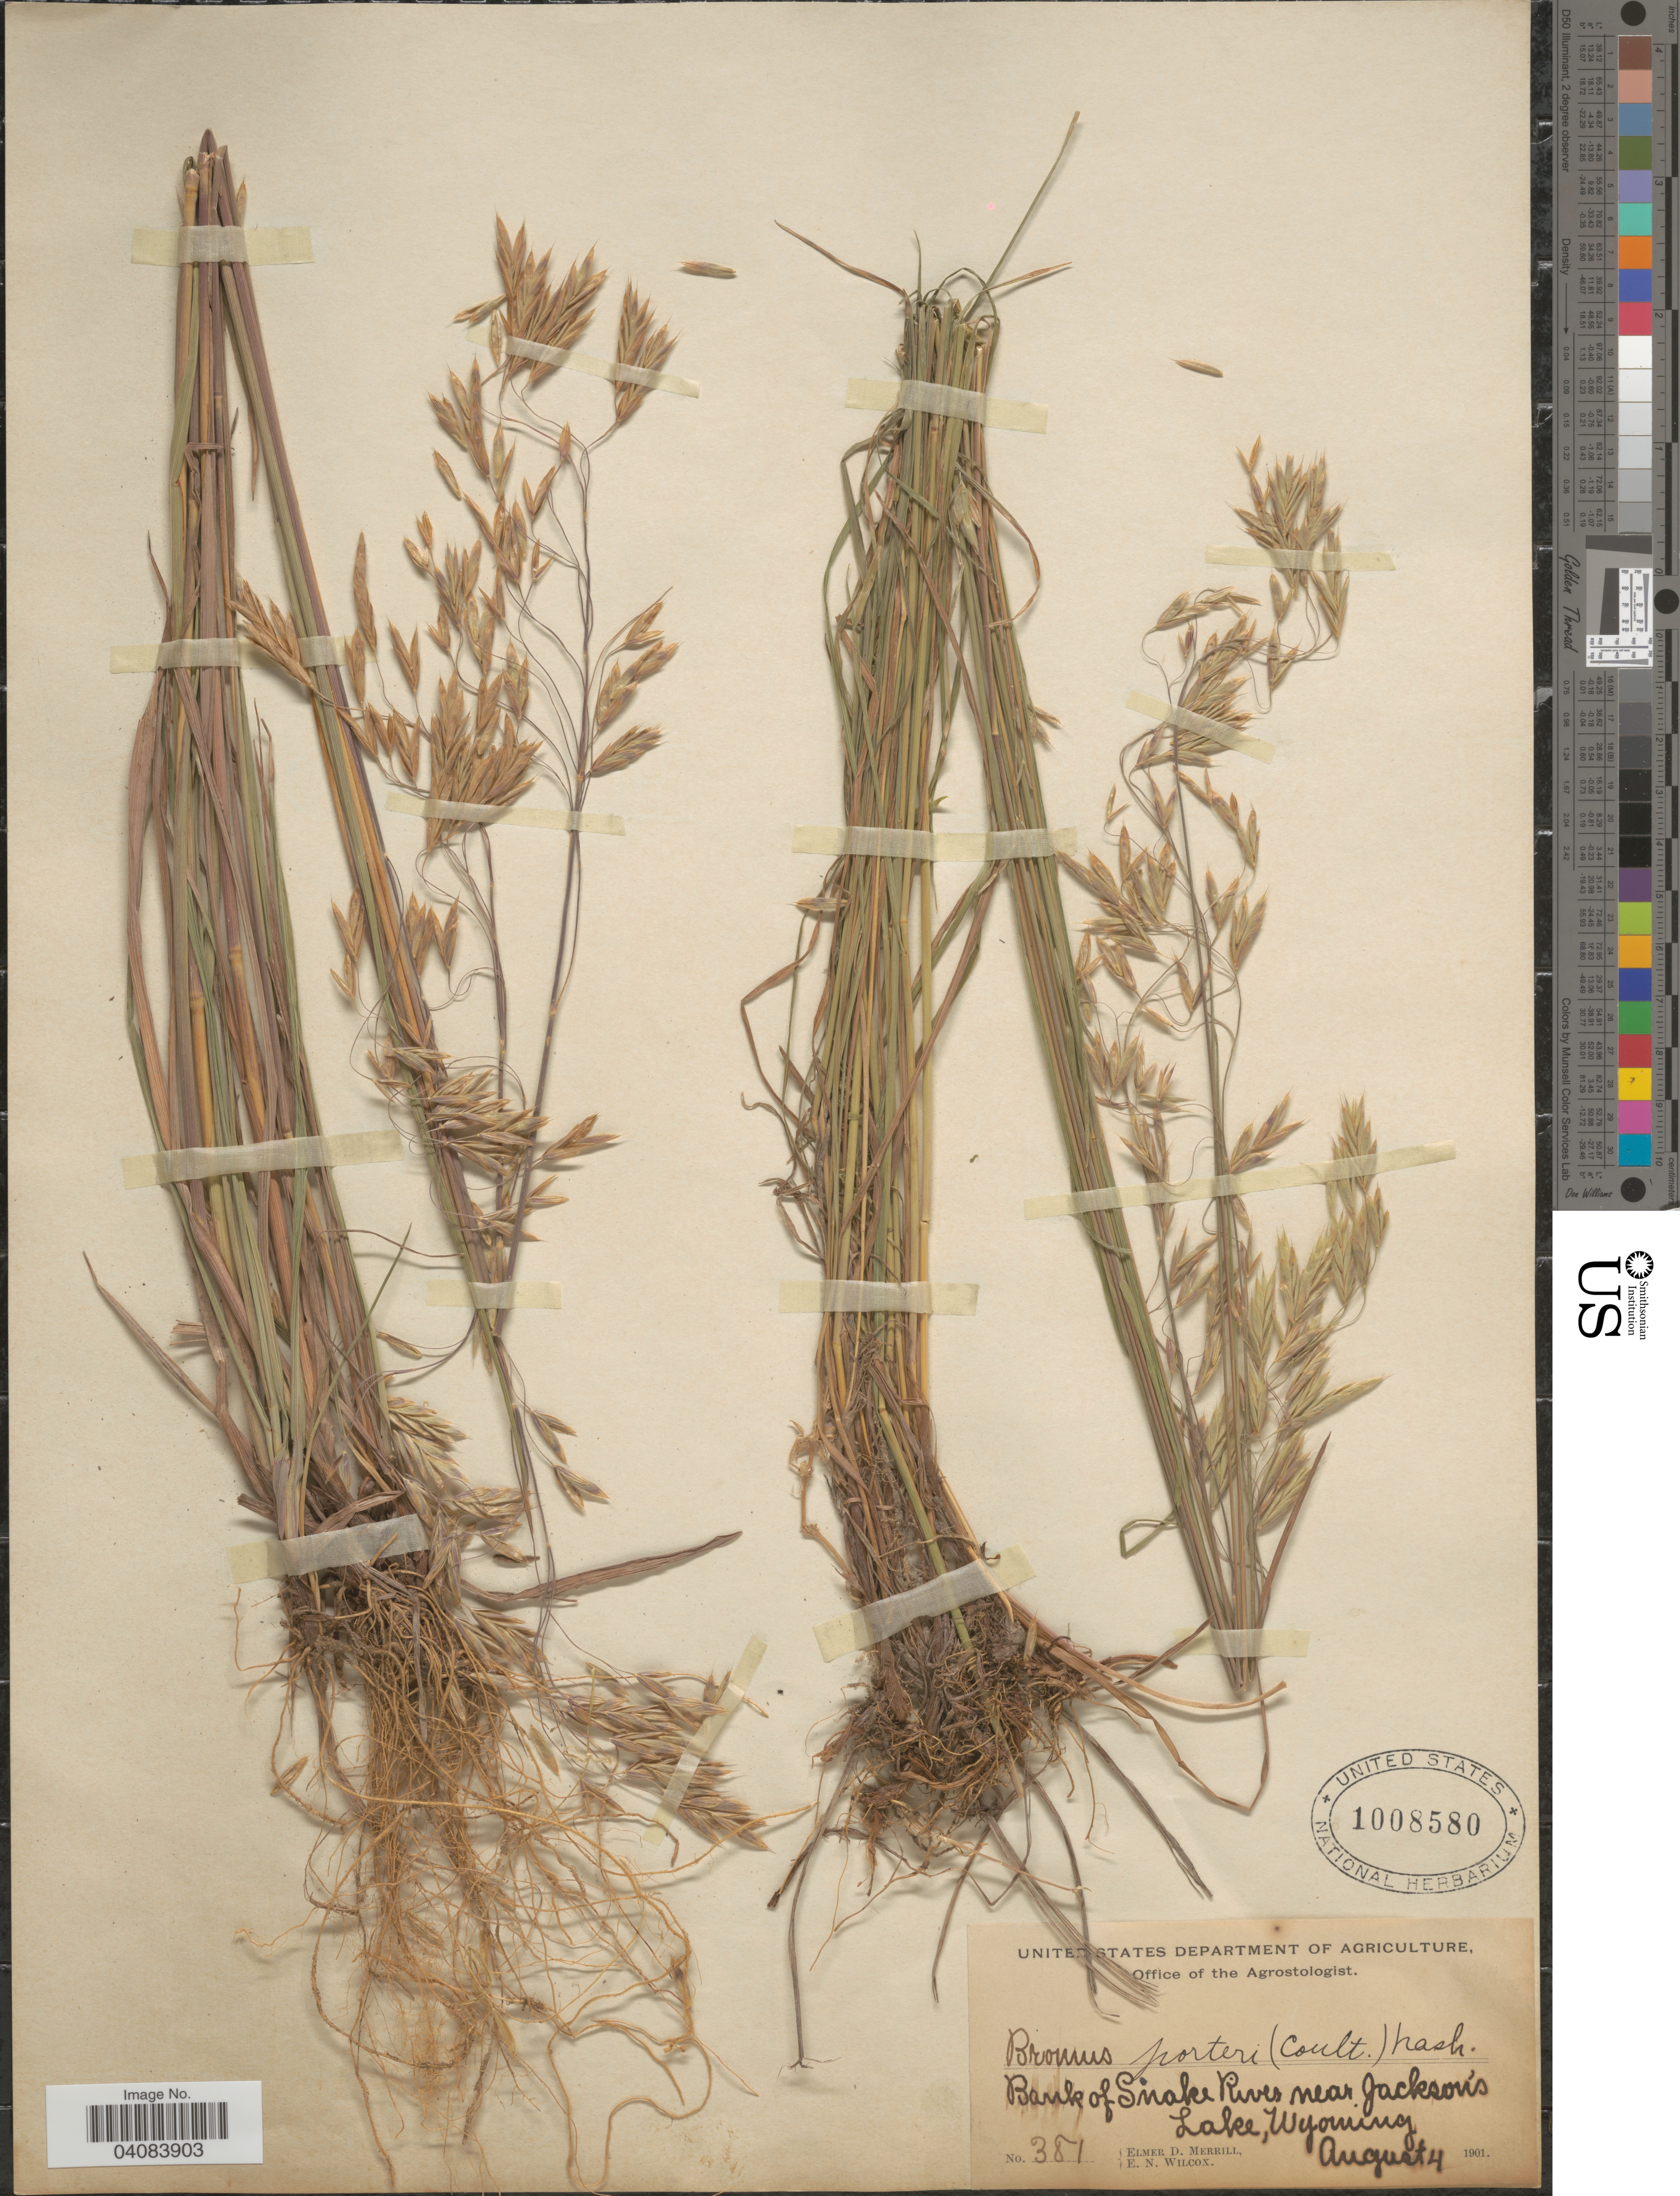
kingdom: Plantae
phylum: Tracheophyta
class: Liliopsida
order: Poales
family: Poaceae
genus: Bromus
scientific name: Bromus porteri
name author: (J.M. Coult.) Nash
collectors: E. D. Merrill & E. Wilcox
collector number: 381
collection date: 1901-08-04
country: United States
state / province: Wyoming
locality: Bank of Snake River near Jackson's Lake.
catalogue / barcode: US 1008580